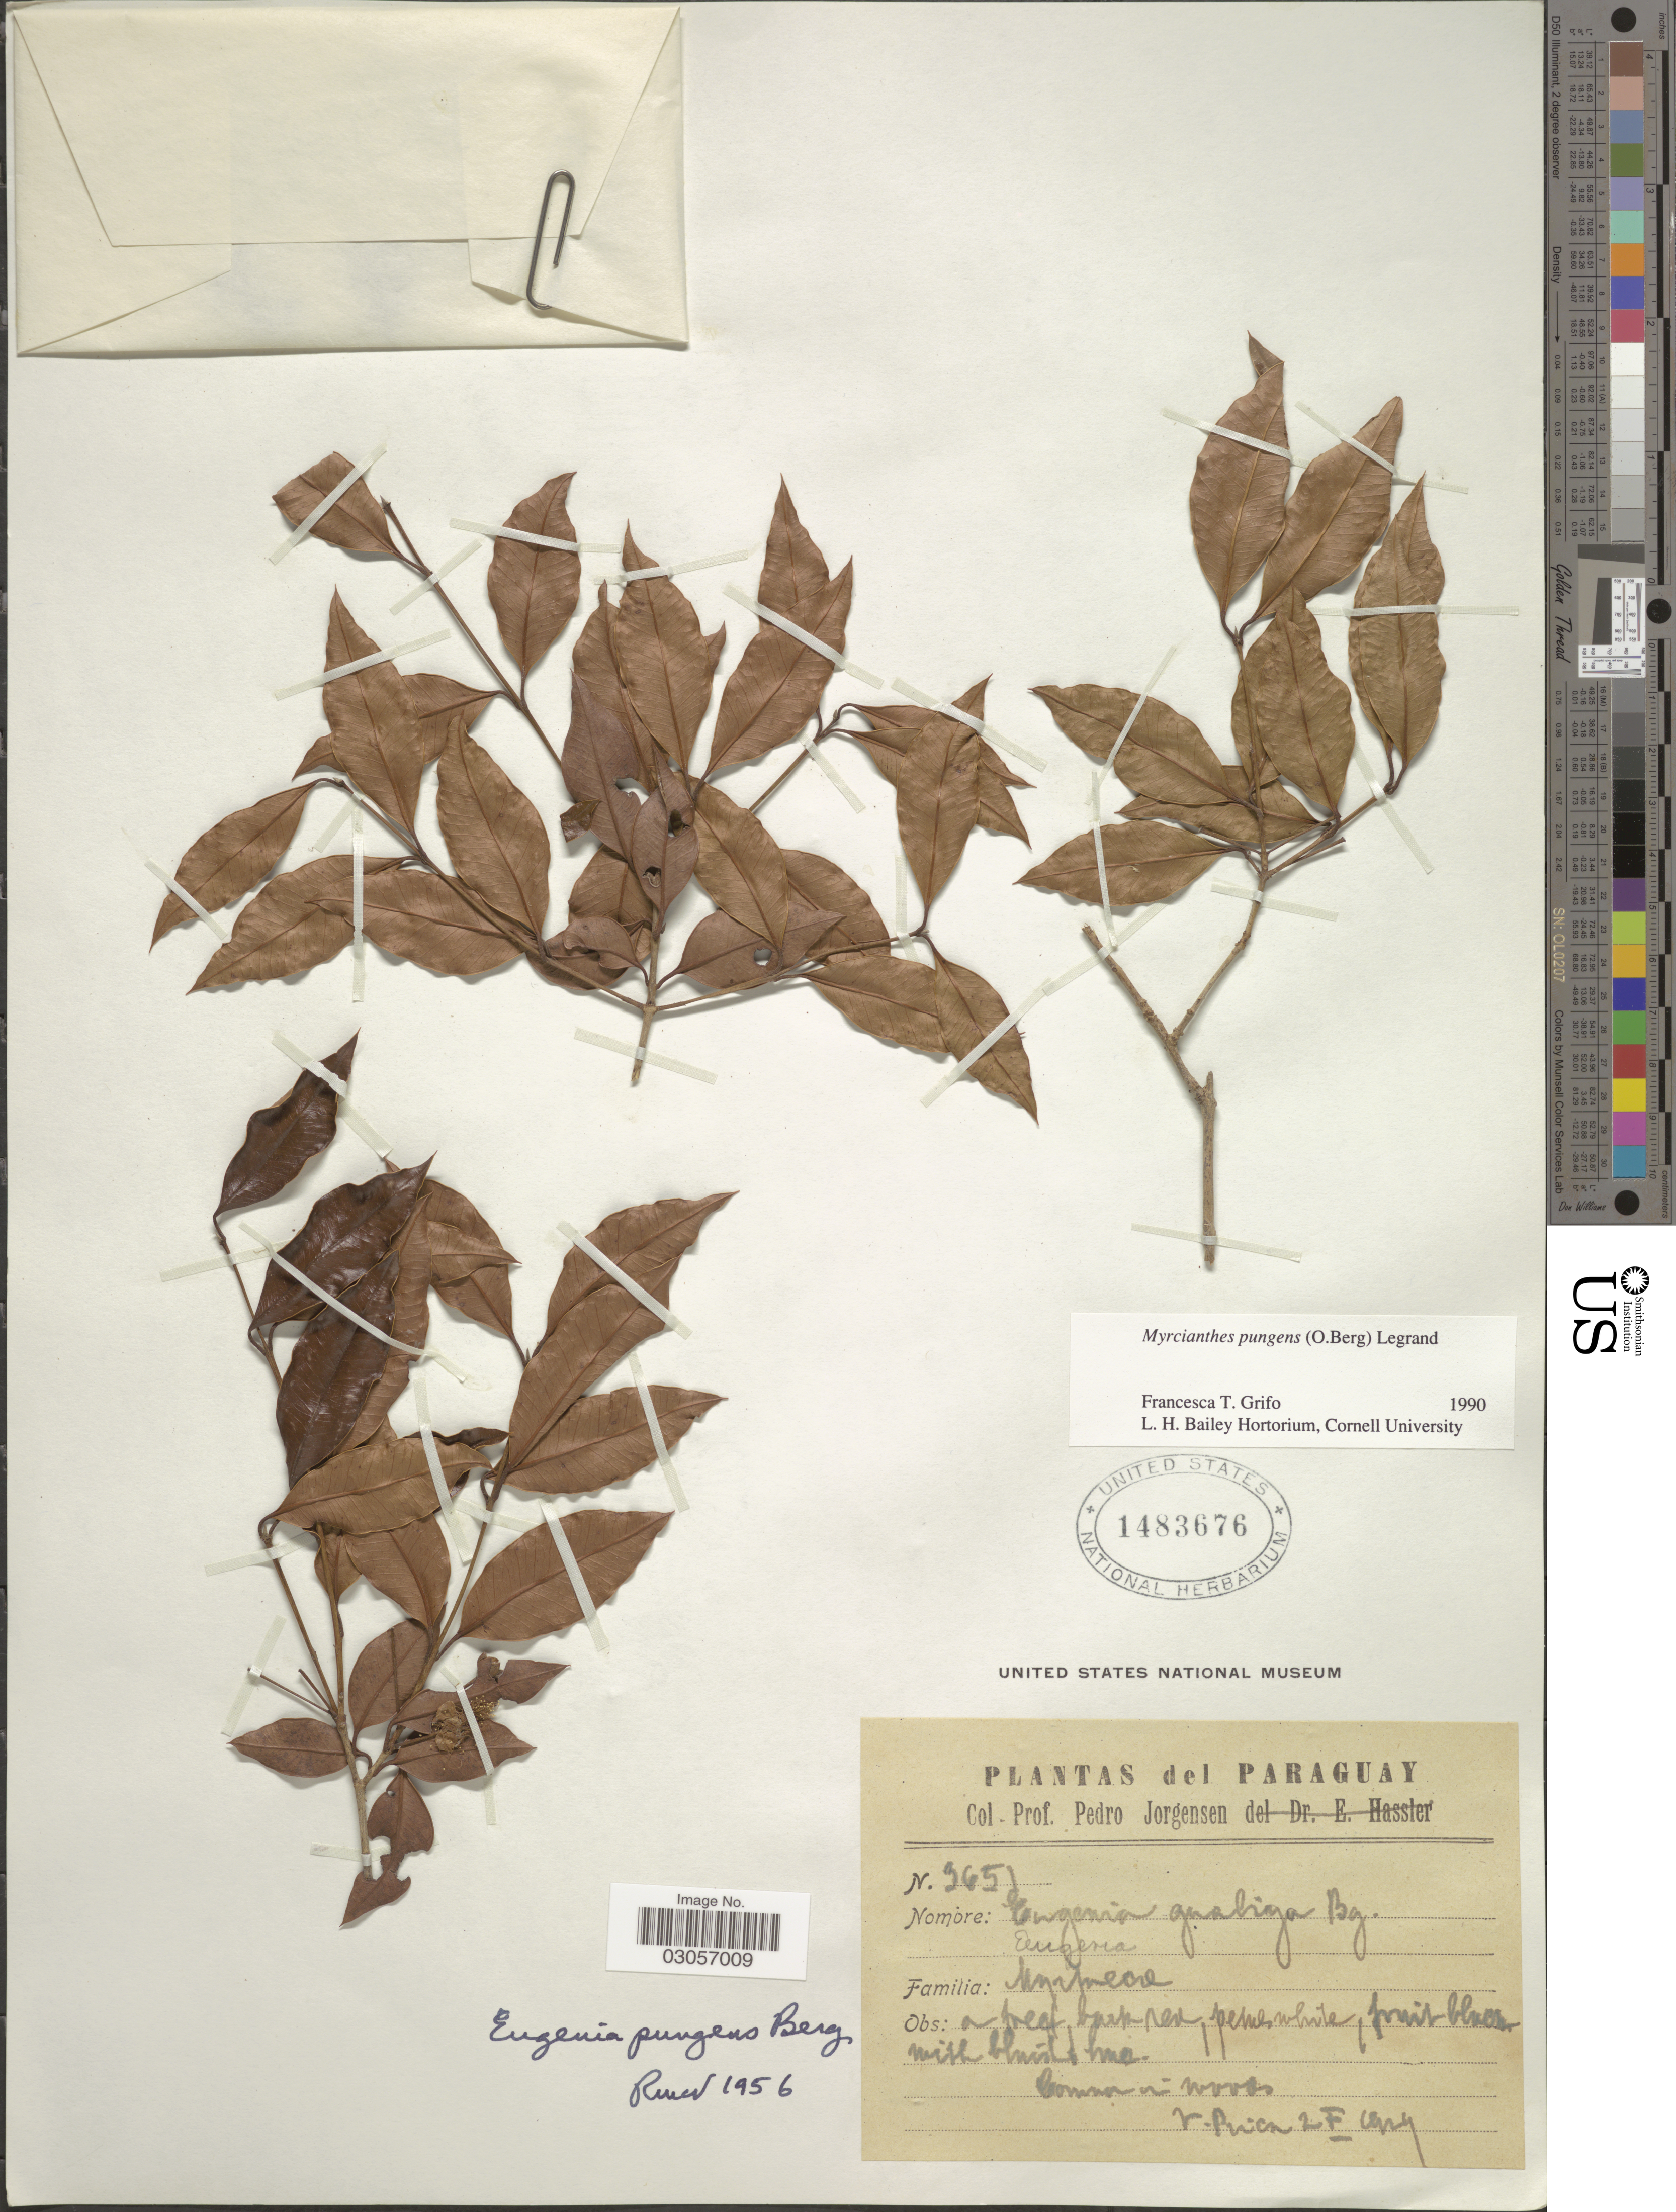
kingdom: Plantae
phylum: Tracheophyta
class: Magnoliopsida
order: Myrtales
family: Myrtaceae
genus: Myrcianthes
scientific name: Myrcianthes pungens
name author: (O. Berg) D. Legrand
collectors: P. Jörgensen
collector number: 3651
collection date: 1929-10-02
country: Paraguay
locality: V. Rica.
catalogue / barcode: US 1483676